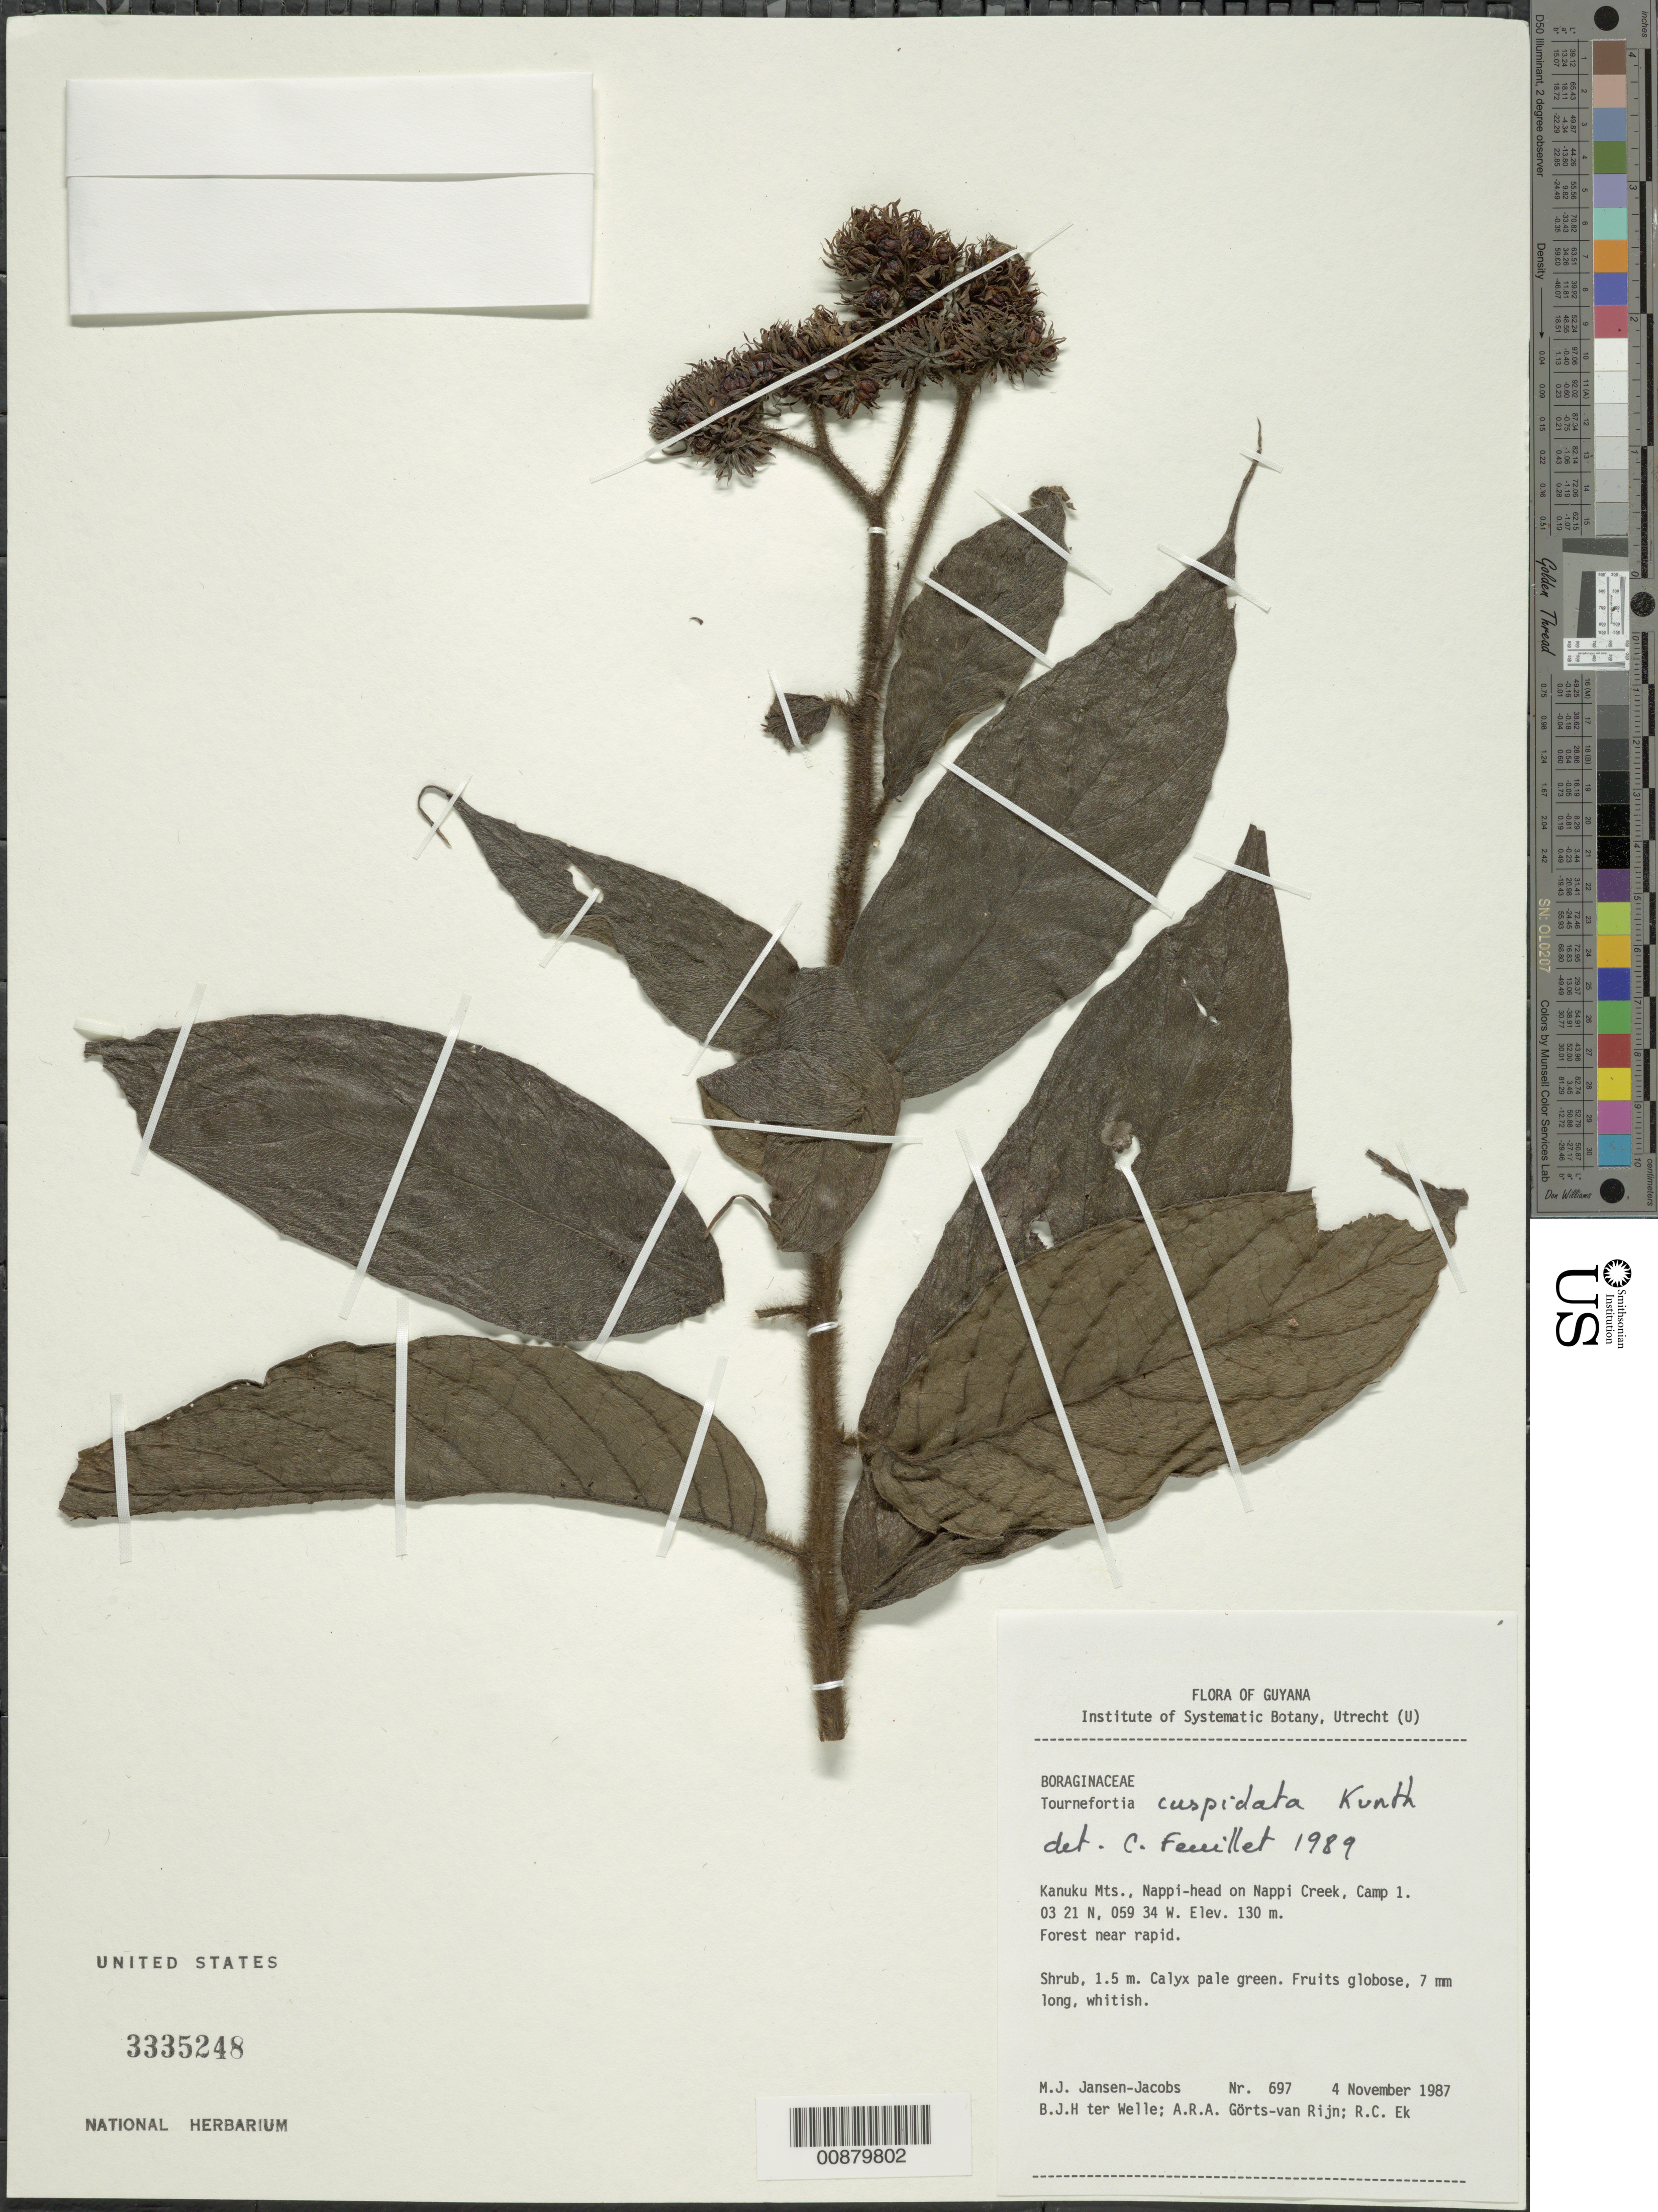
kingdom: Plantae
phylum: Tracheophyta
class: Magnoliopsida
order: Boraginales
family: Heliotropiaceae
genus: Tournefortia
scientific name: Tournefortia cuspidata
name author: Kunth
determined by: Feuillet, C.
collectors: M. J. Jansen-Jacobs, B. Welle, A. .R. A. Görts-van Rijn & R. C. Ek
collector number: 697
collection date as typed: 4-Nov-87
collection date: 1987-11-04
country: Guyana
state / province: U. Takutu-U. Essequibo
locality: Kanuku Mts., Nappi-head on Nappi Creek, camp 1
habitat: Forest near rapid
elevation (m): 130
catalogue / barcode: US 3335248